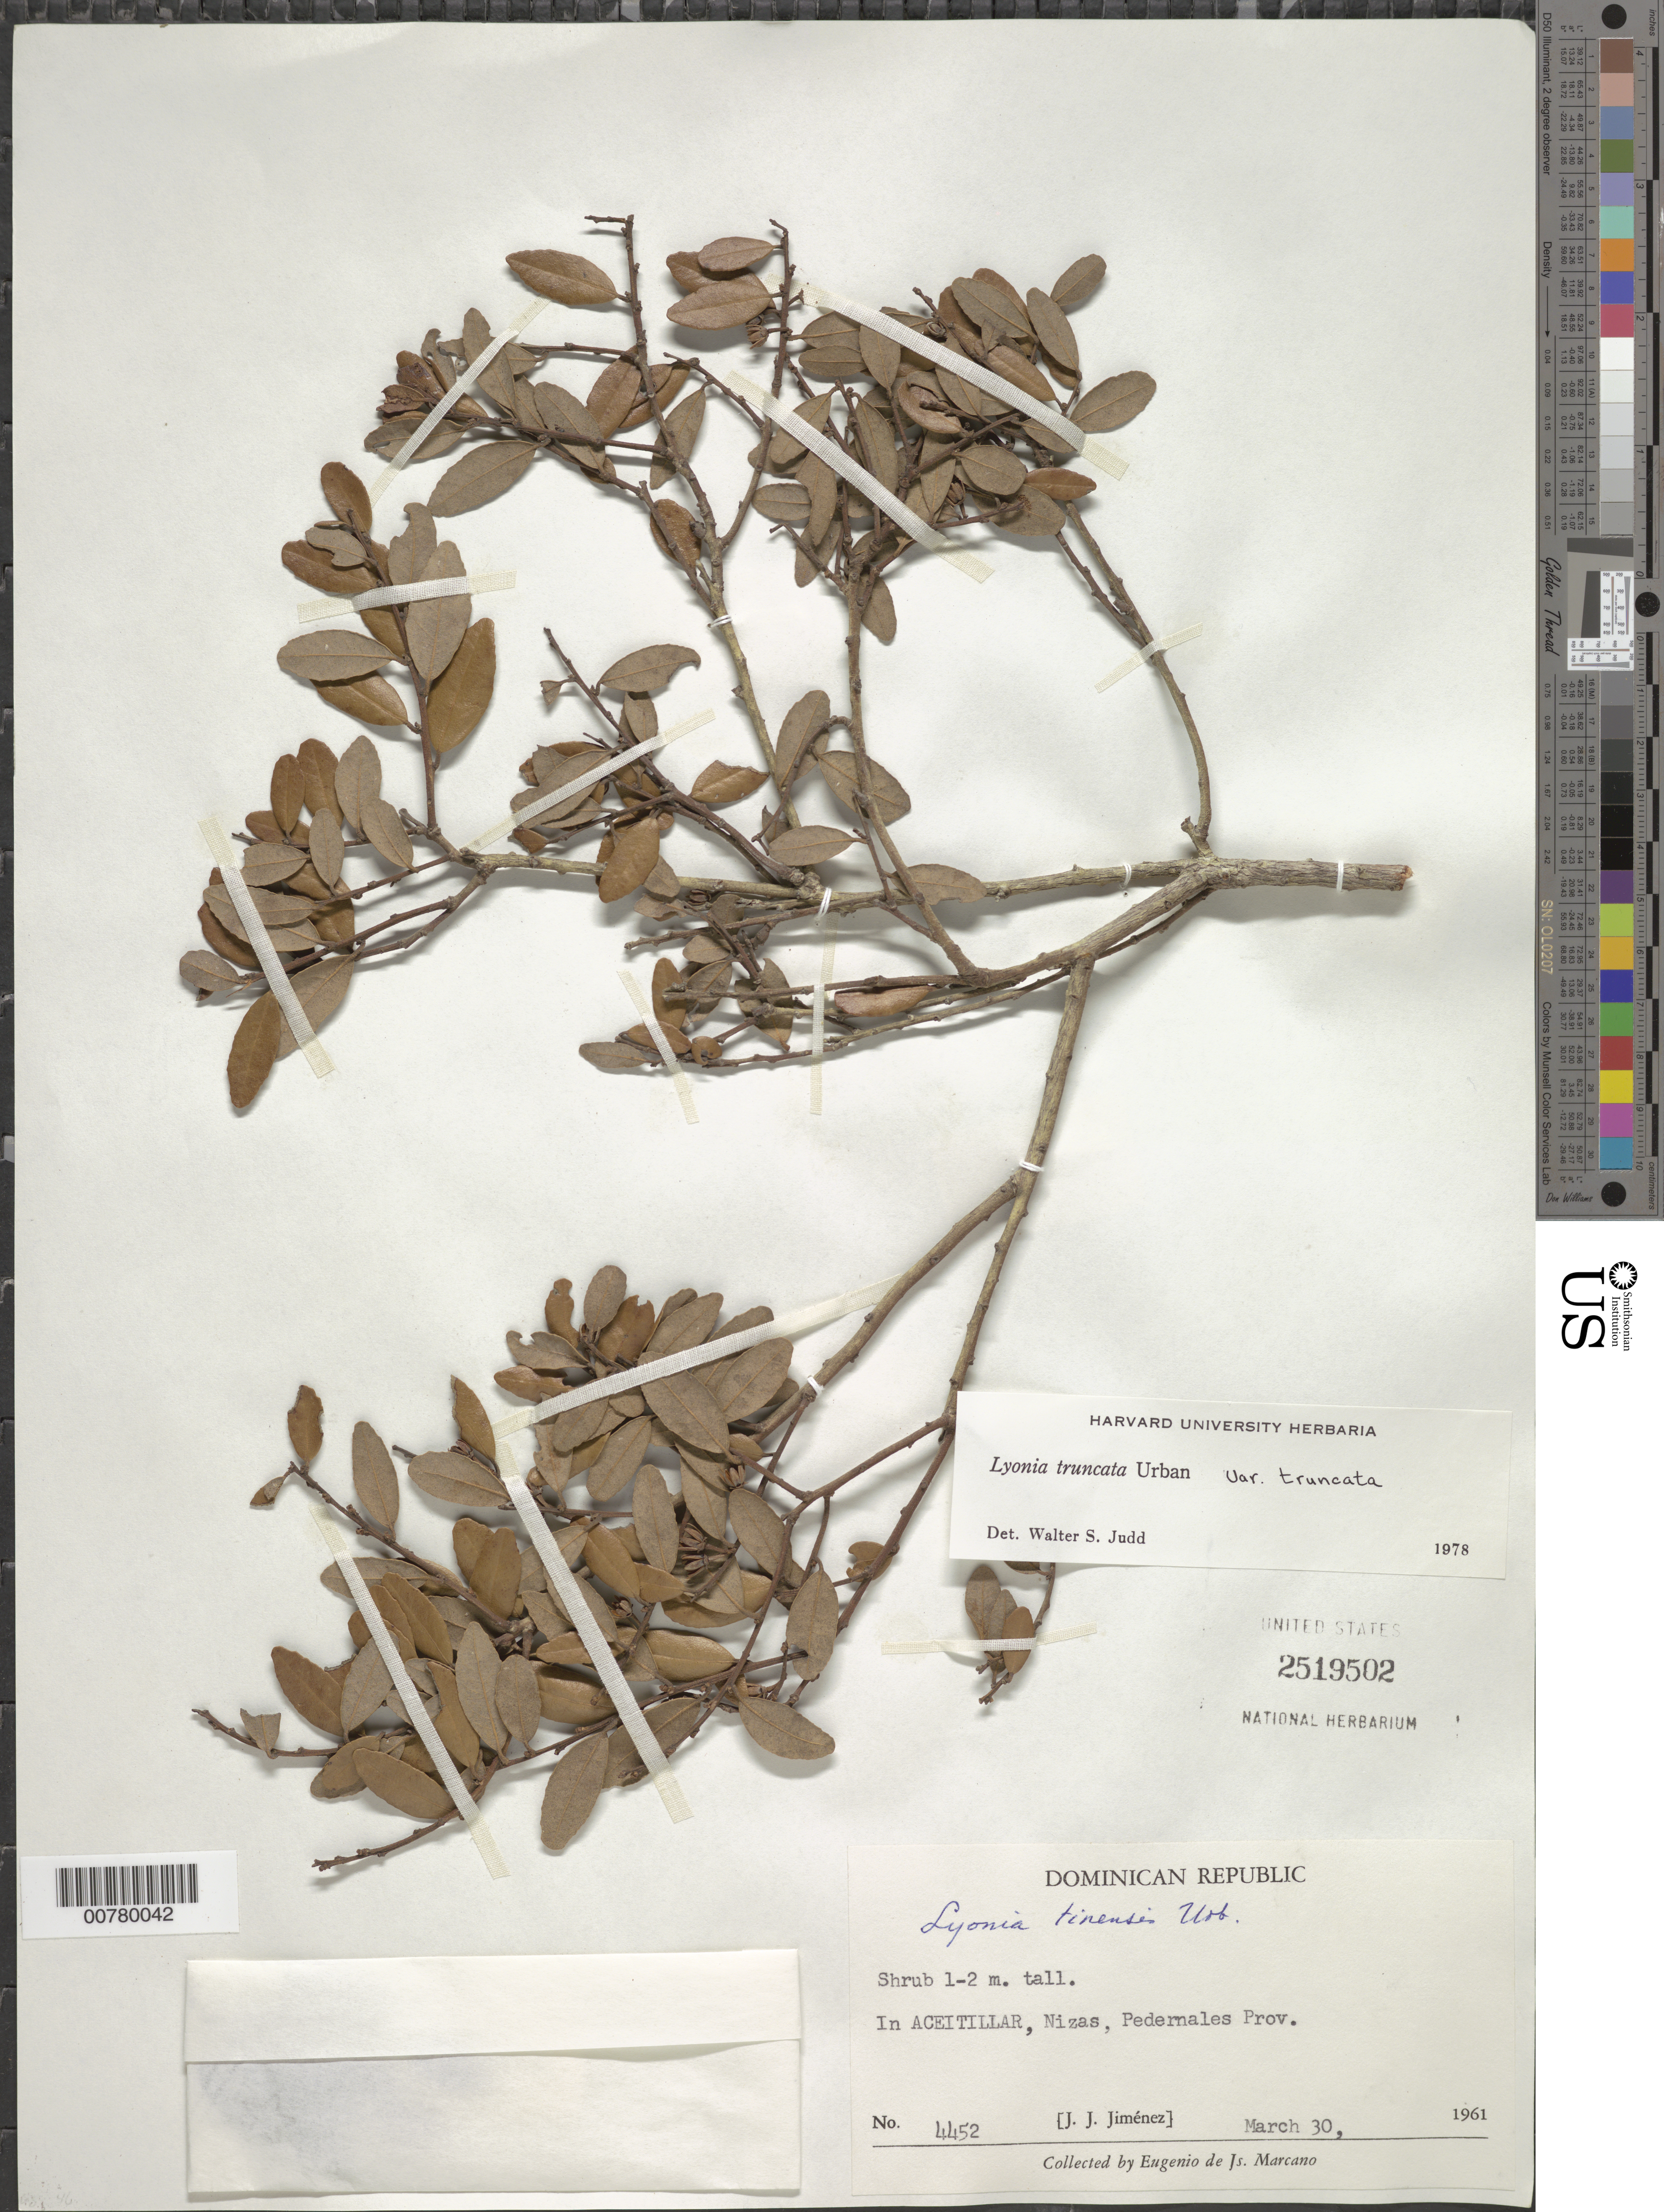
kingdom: Plantae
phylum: Tracheophyta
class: Magnoliopsida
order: Ericales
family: Ericaceae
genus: Lyonia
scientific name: Lyonia truncata var. truncata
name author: Urb.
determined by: Judd, Walter S.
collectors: E. J. Marcano F. & J. J. Jiménez Almonte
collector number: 4452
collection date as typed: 30 Mar 1961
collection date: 1961-03-30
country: Dominican Republic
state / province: Pedernales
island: Hispaniola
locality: In Aceitillar, Nizas.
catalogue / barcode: US 2519502